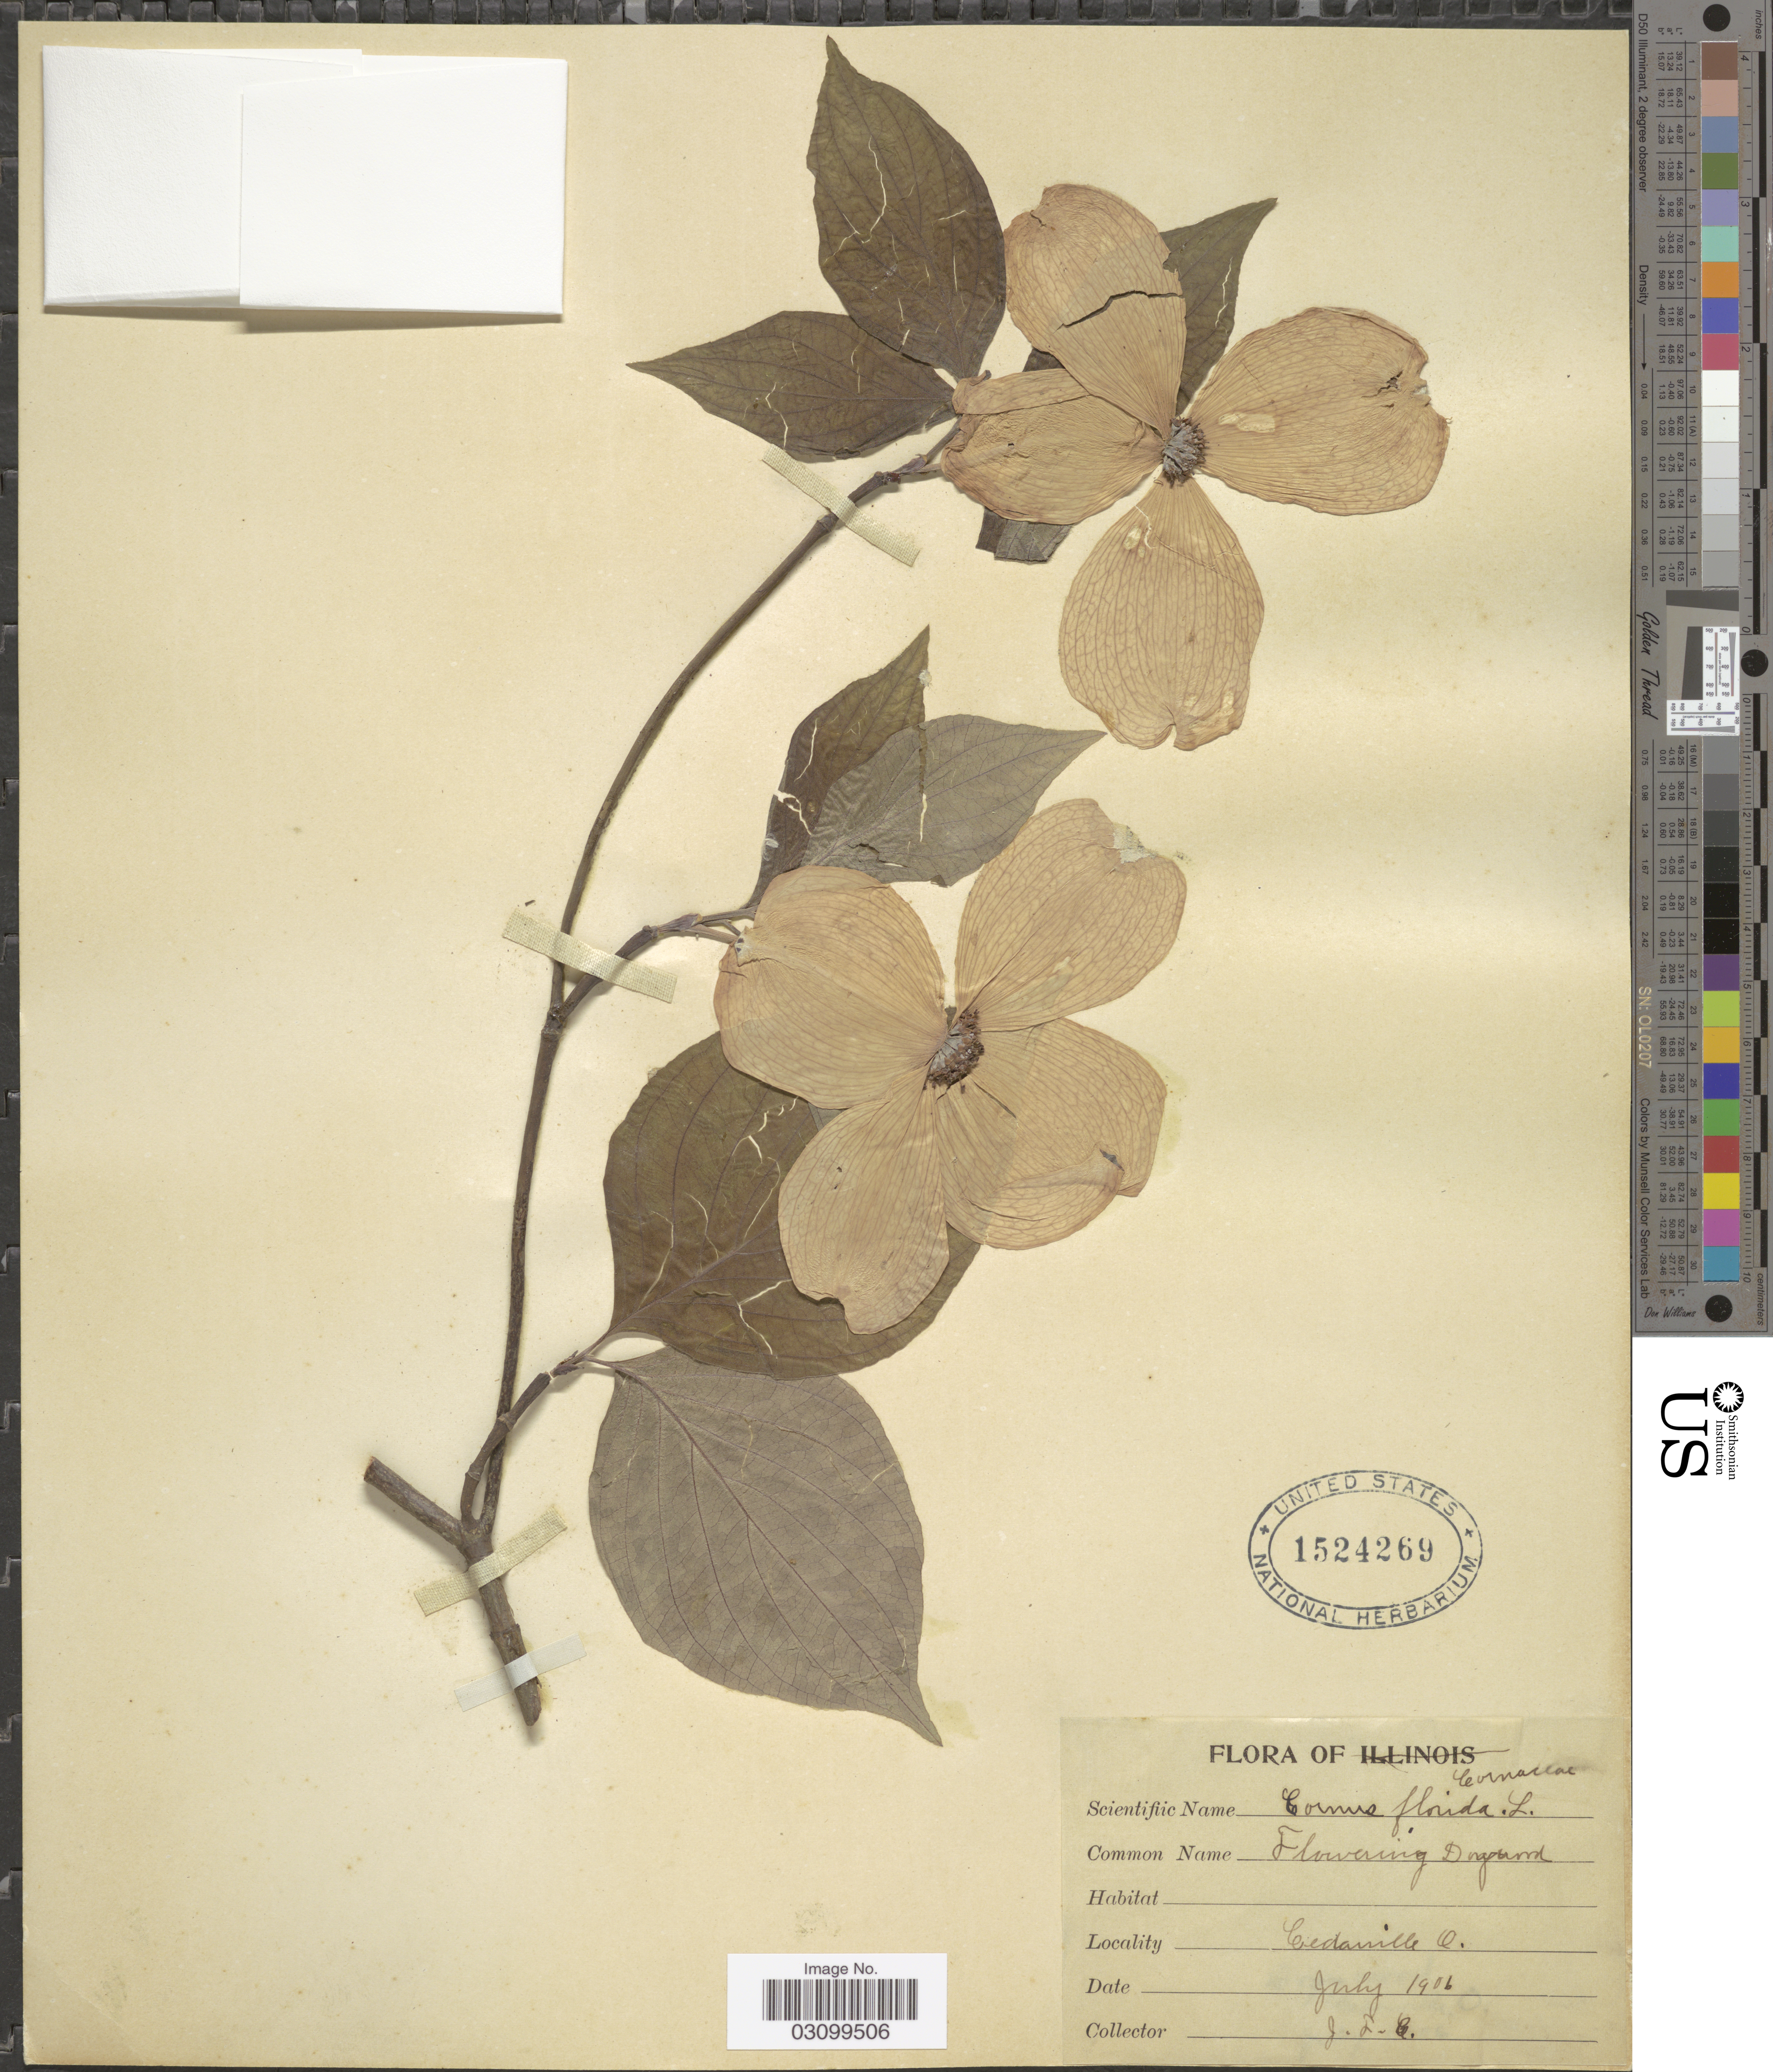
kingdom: Plantae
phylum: Tracheophyta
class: Magnoliopsida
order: Cornales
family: Cornaceae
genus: Cornus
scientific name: Cornus florida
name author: L.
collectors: J. F. Clevenger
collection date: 1906-07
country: United States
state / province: Ohio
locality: Cedarville.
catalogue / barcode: US 1524269